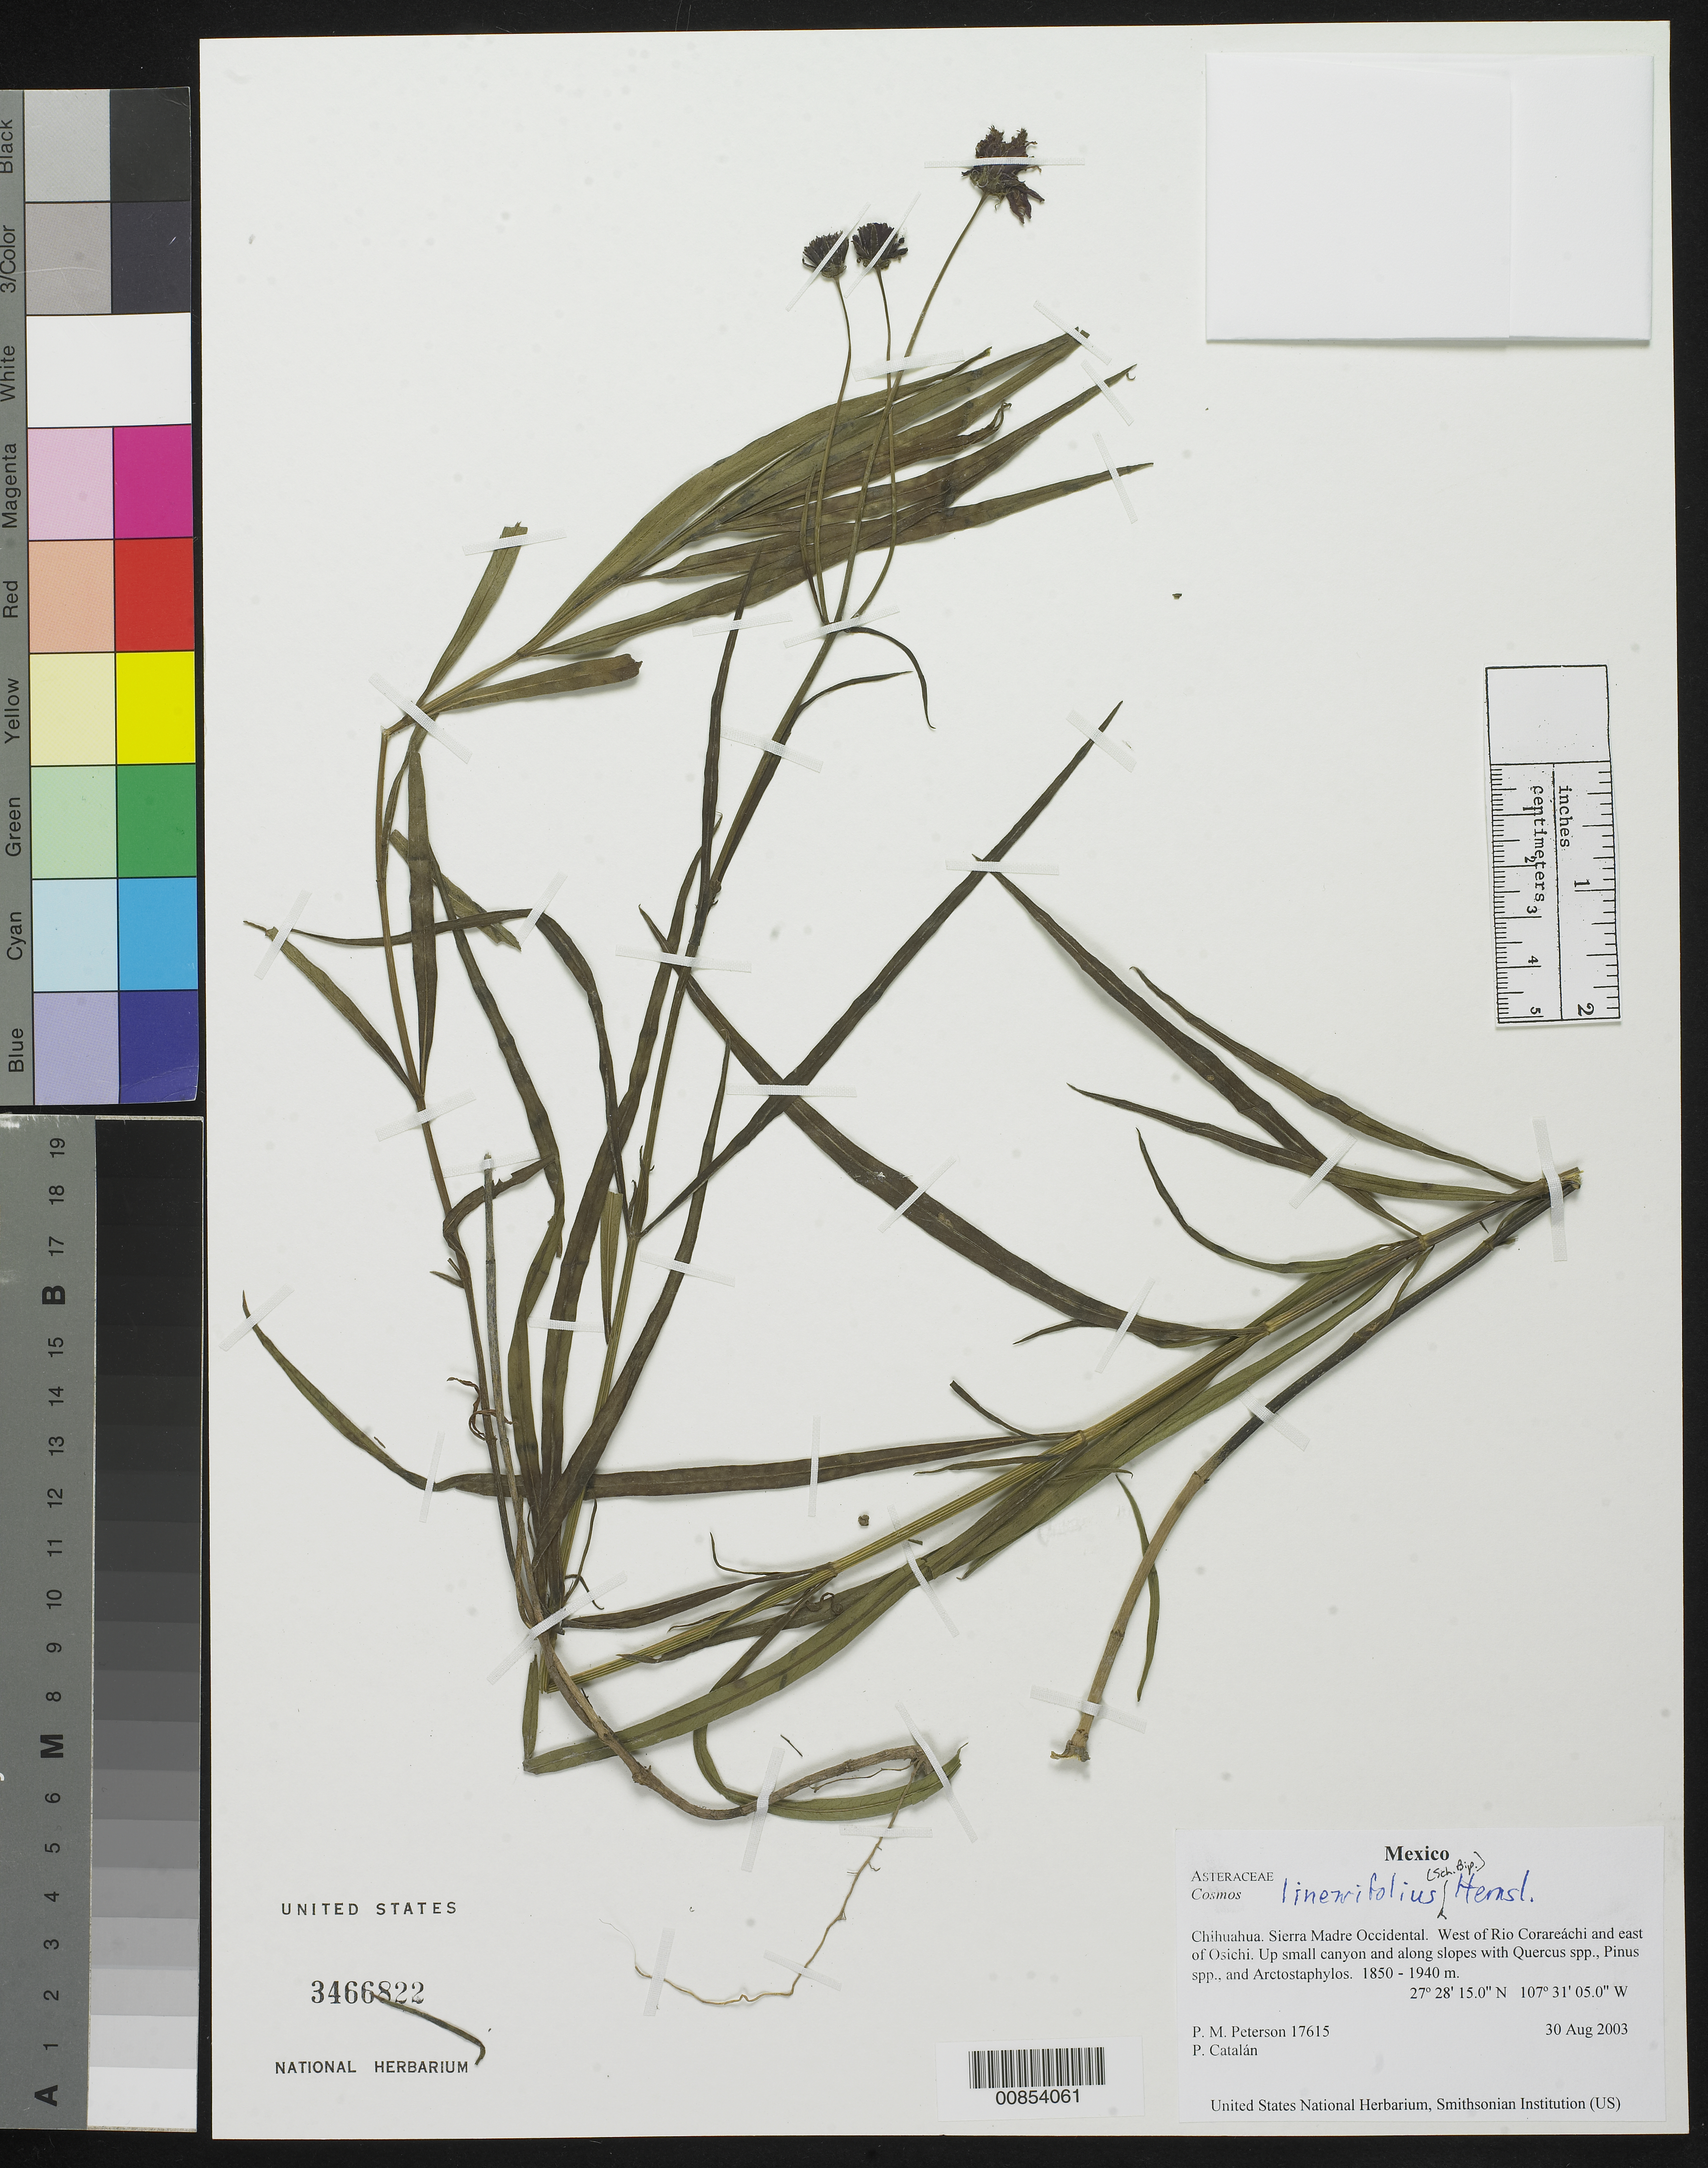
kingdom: Plantae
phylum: Tracheophyta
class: Magnoliopsida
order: Asterales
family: Asteraceae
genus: Cosmos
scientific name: Cosmos linearifolius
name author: (Sch. Bip.) Hemsl.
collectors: P. M. Peterson & P. Catalán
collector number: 17615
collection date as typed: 30 Aug 2003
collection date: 2003-08-30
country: Mexico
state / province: Chihuahua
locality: West of Río Corareáchi and east of Osichi.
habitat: Up small canyon and along slopes with Quercus spp., Pinus spp., and Arctostaphylos.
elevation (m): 1940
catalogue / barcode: US 3466822